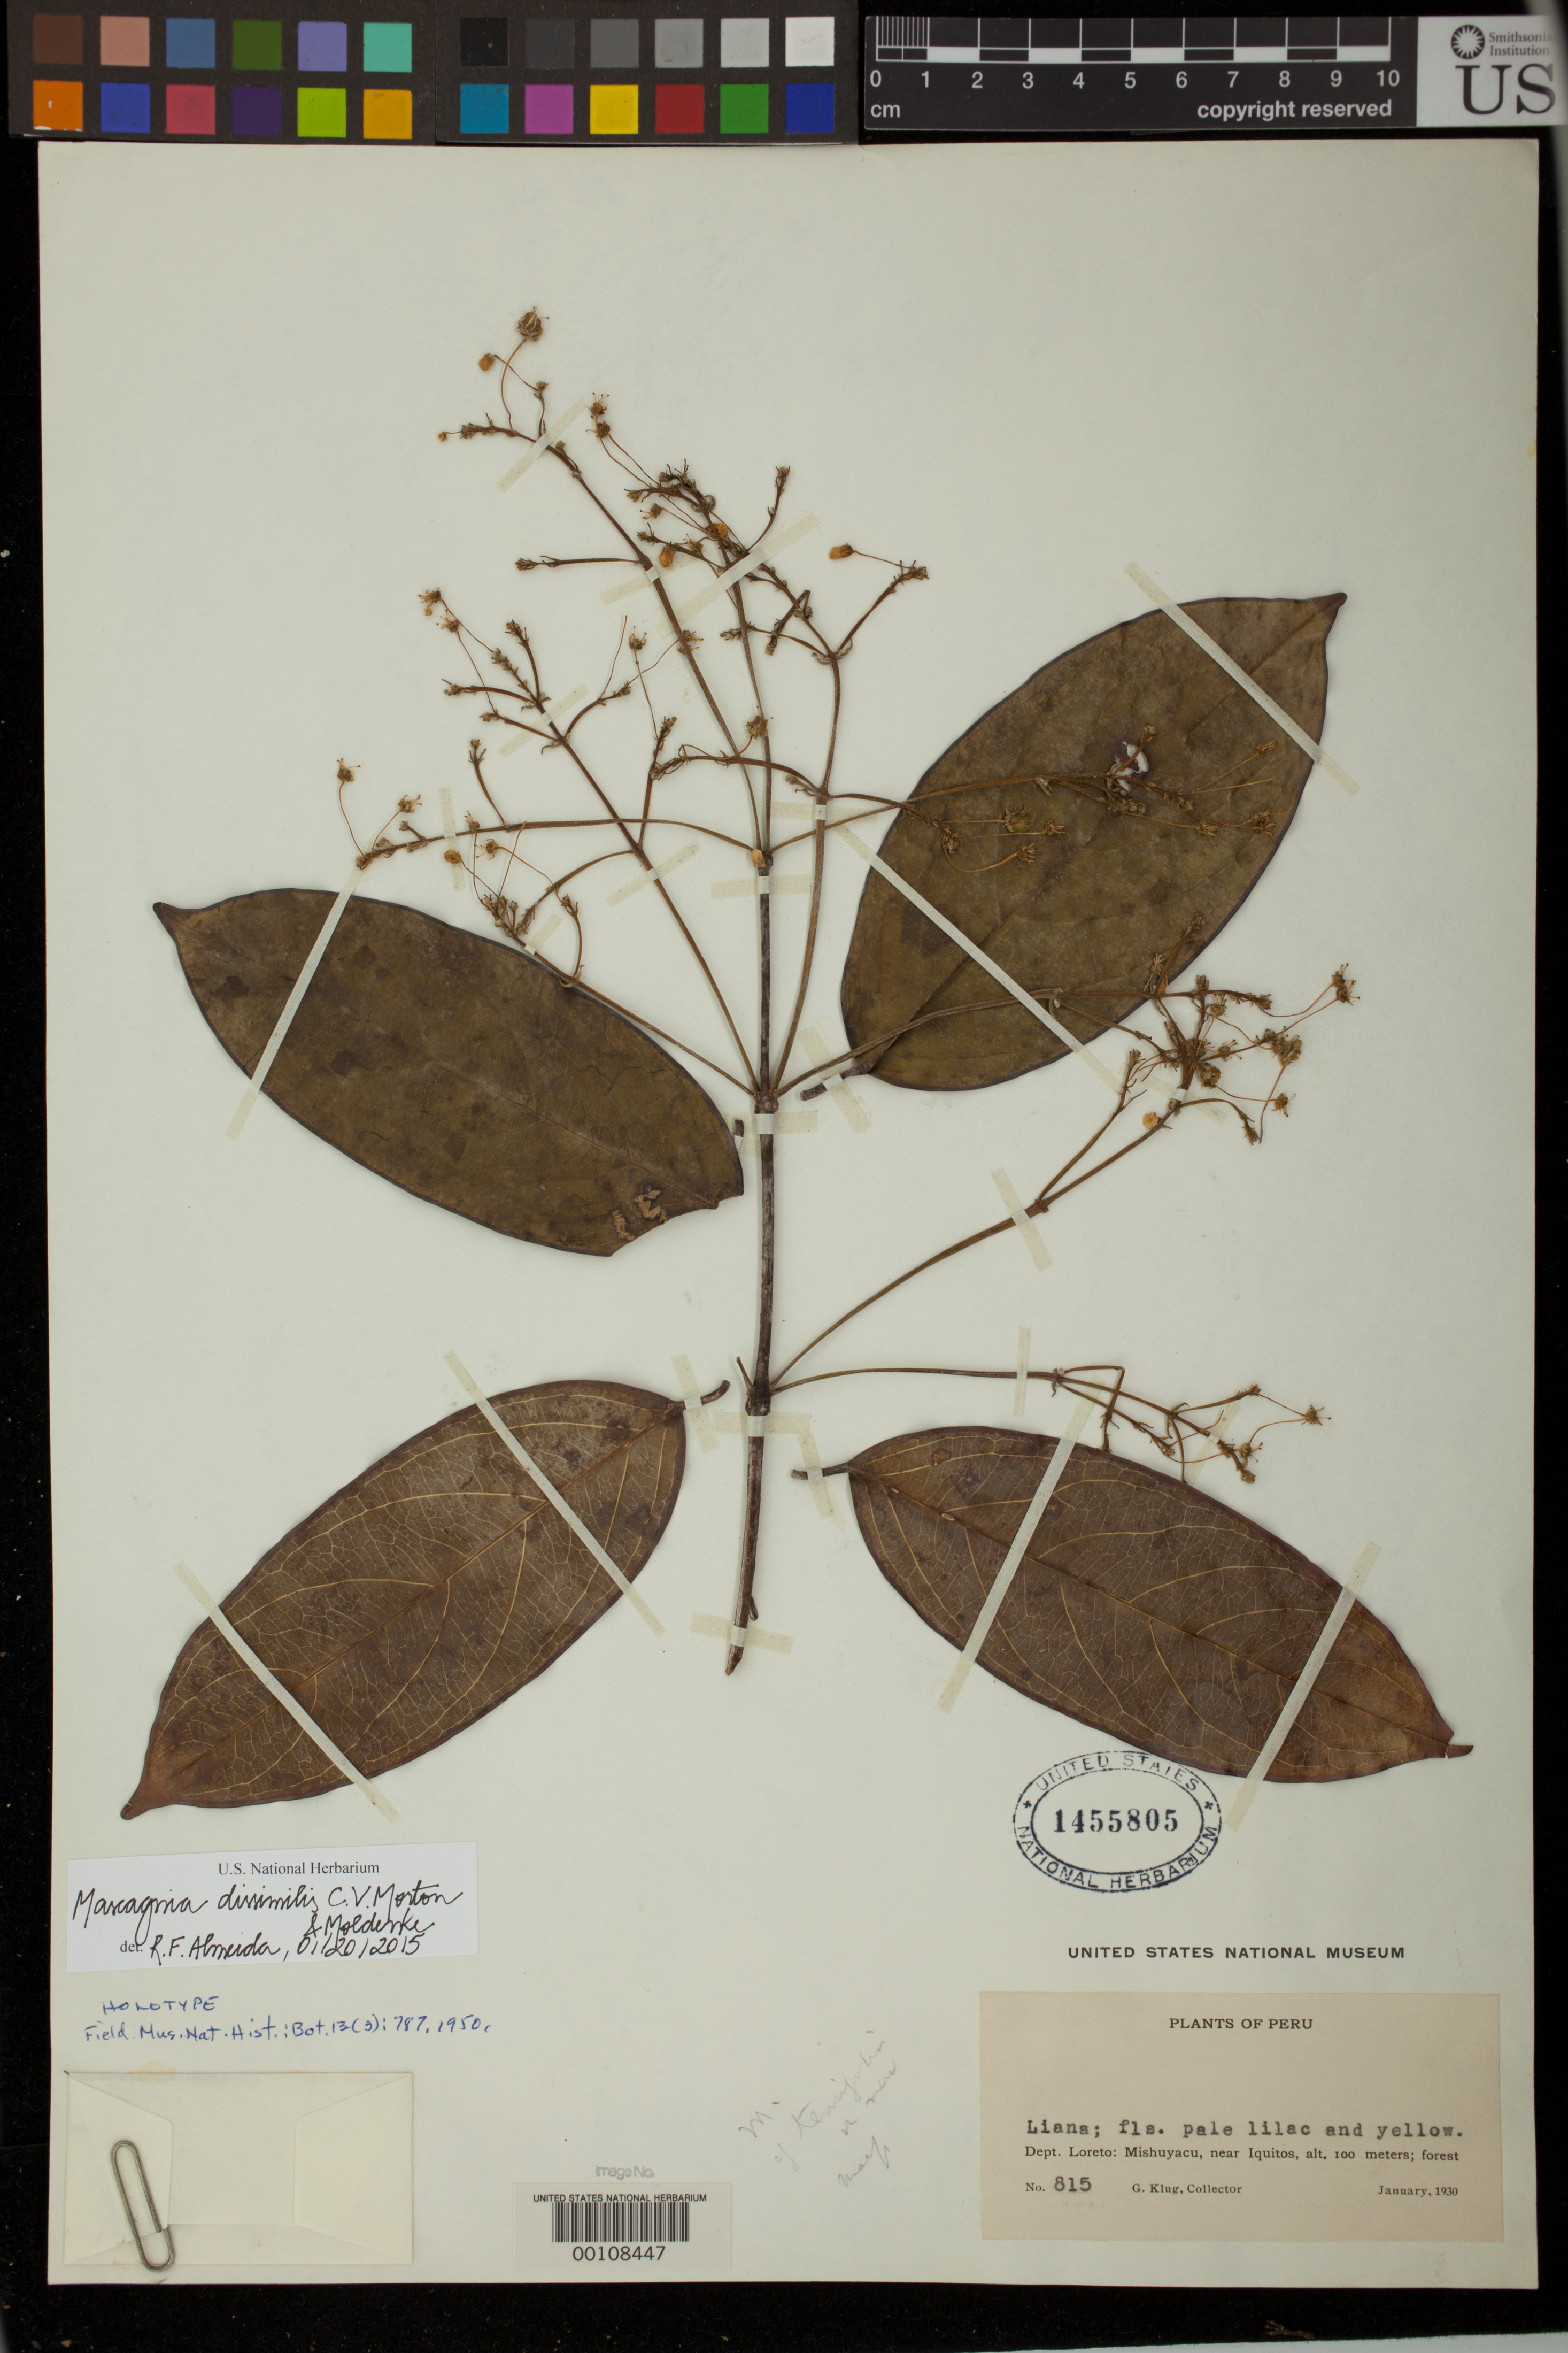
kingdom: Plantae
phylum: Tracheophyta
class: Magnoliopsida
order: Malpighiales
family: Malpighiaceae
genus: Mascagnia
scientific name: Mascagnia filipes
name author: J.F. Macbr.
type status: Holotype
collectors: G. Klug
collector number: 815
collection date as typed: Jan 1930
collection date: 1930-01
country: Peru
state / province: Loreto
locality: Mishuyacu, near Iquitos.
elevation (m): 100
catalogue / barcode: US 1455805